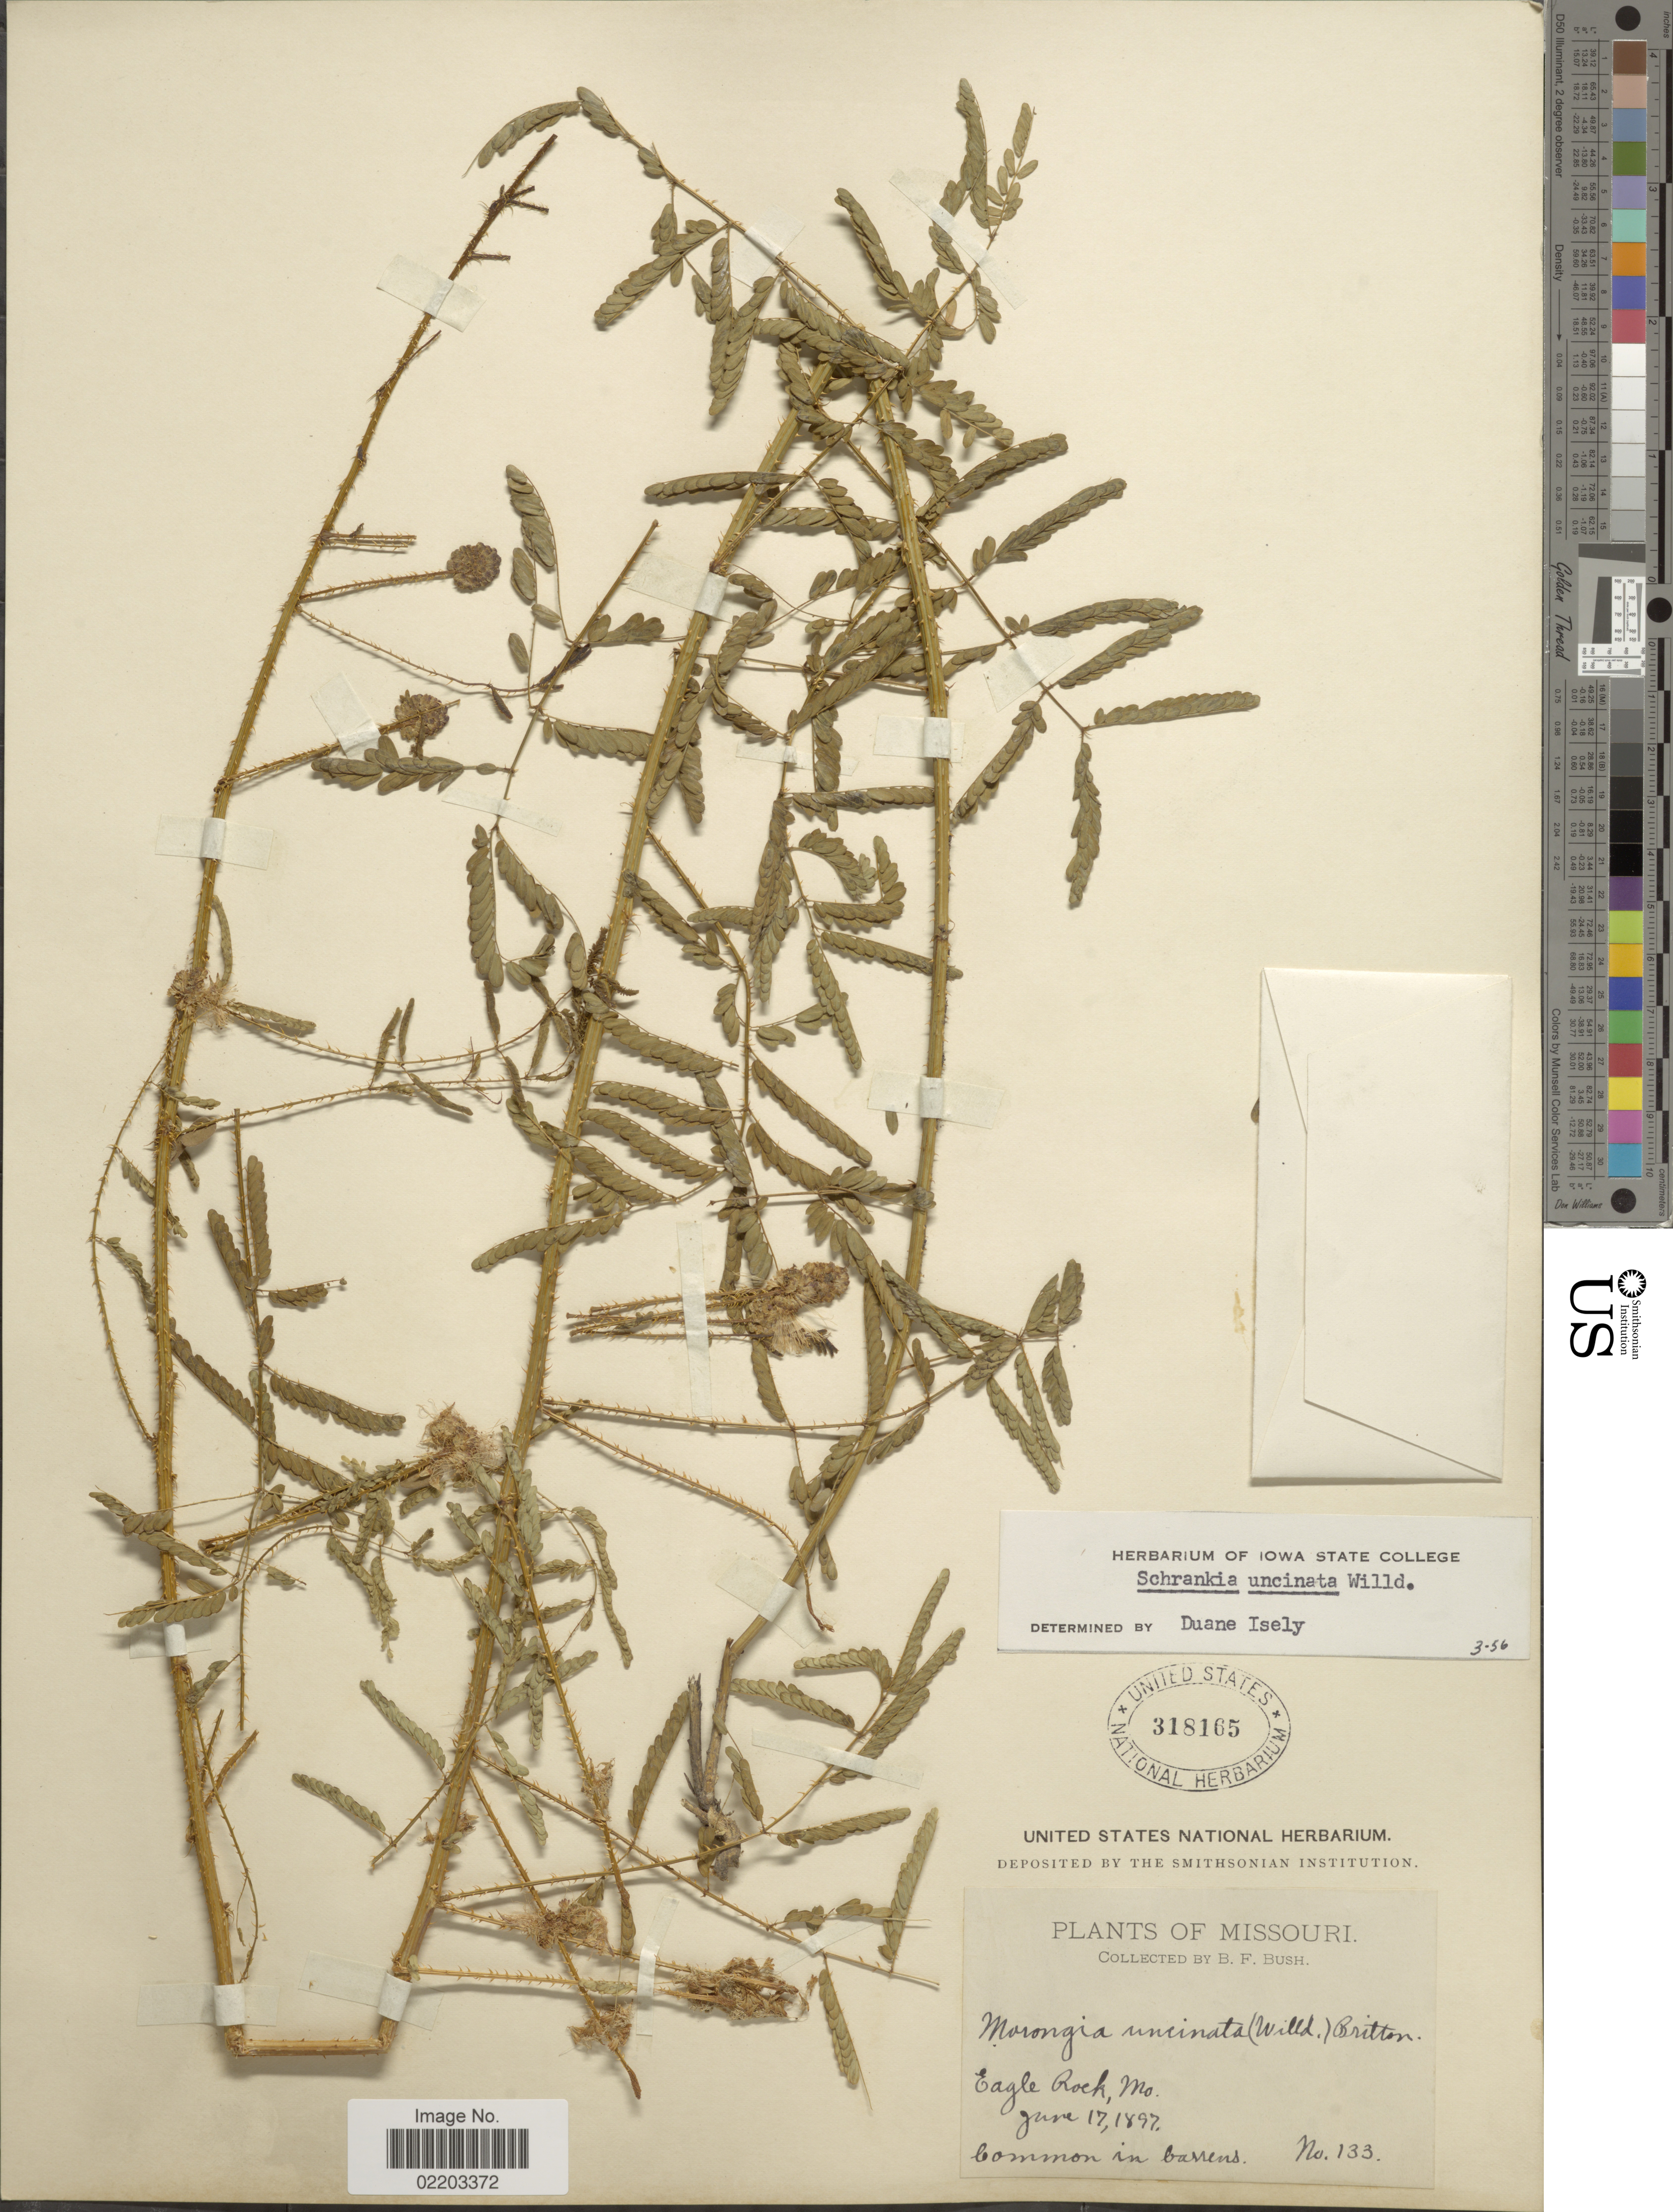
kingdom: Plantae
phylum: Tracheophyta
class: Magnoliopsida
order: Fabales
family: Fabaceae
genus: Mimosa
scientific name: Mimosa nuttallii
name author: (DC.) B.L. Turner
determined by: Strong, M. T., (US), Smithsonian Institution - National Museum of Natural History (UNITED STATES)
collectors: B. F. Bush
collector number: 133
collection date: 1897-06-17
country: United States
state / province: Missouri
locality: Eagle Rock, Mo, Common in barrens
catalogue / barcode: US 318165